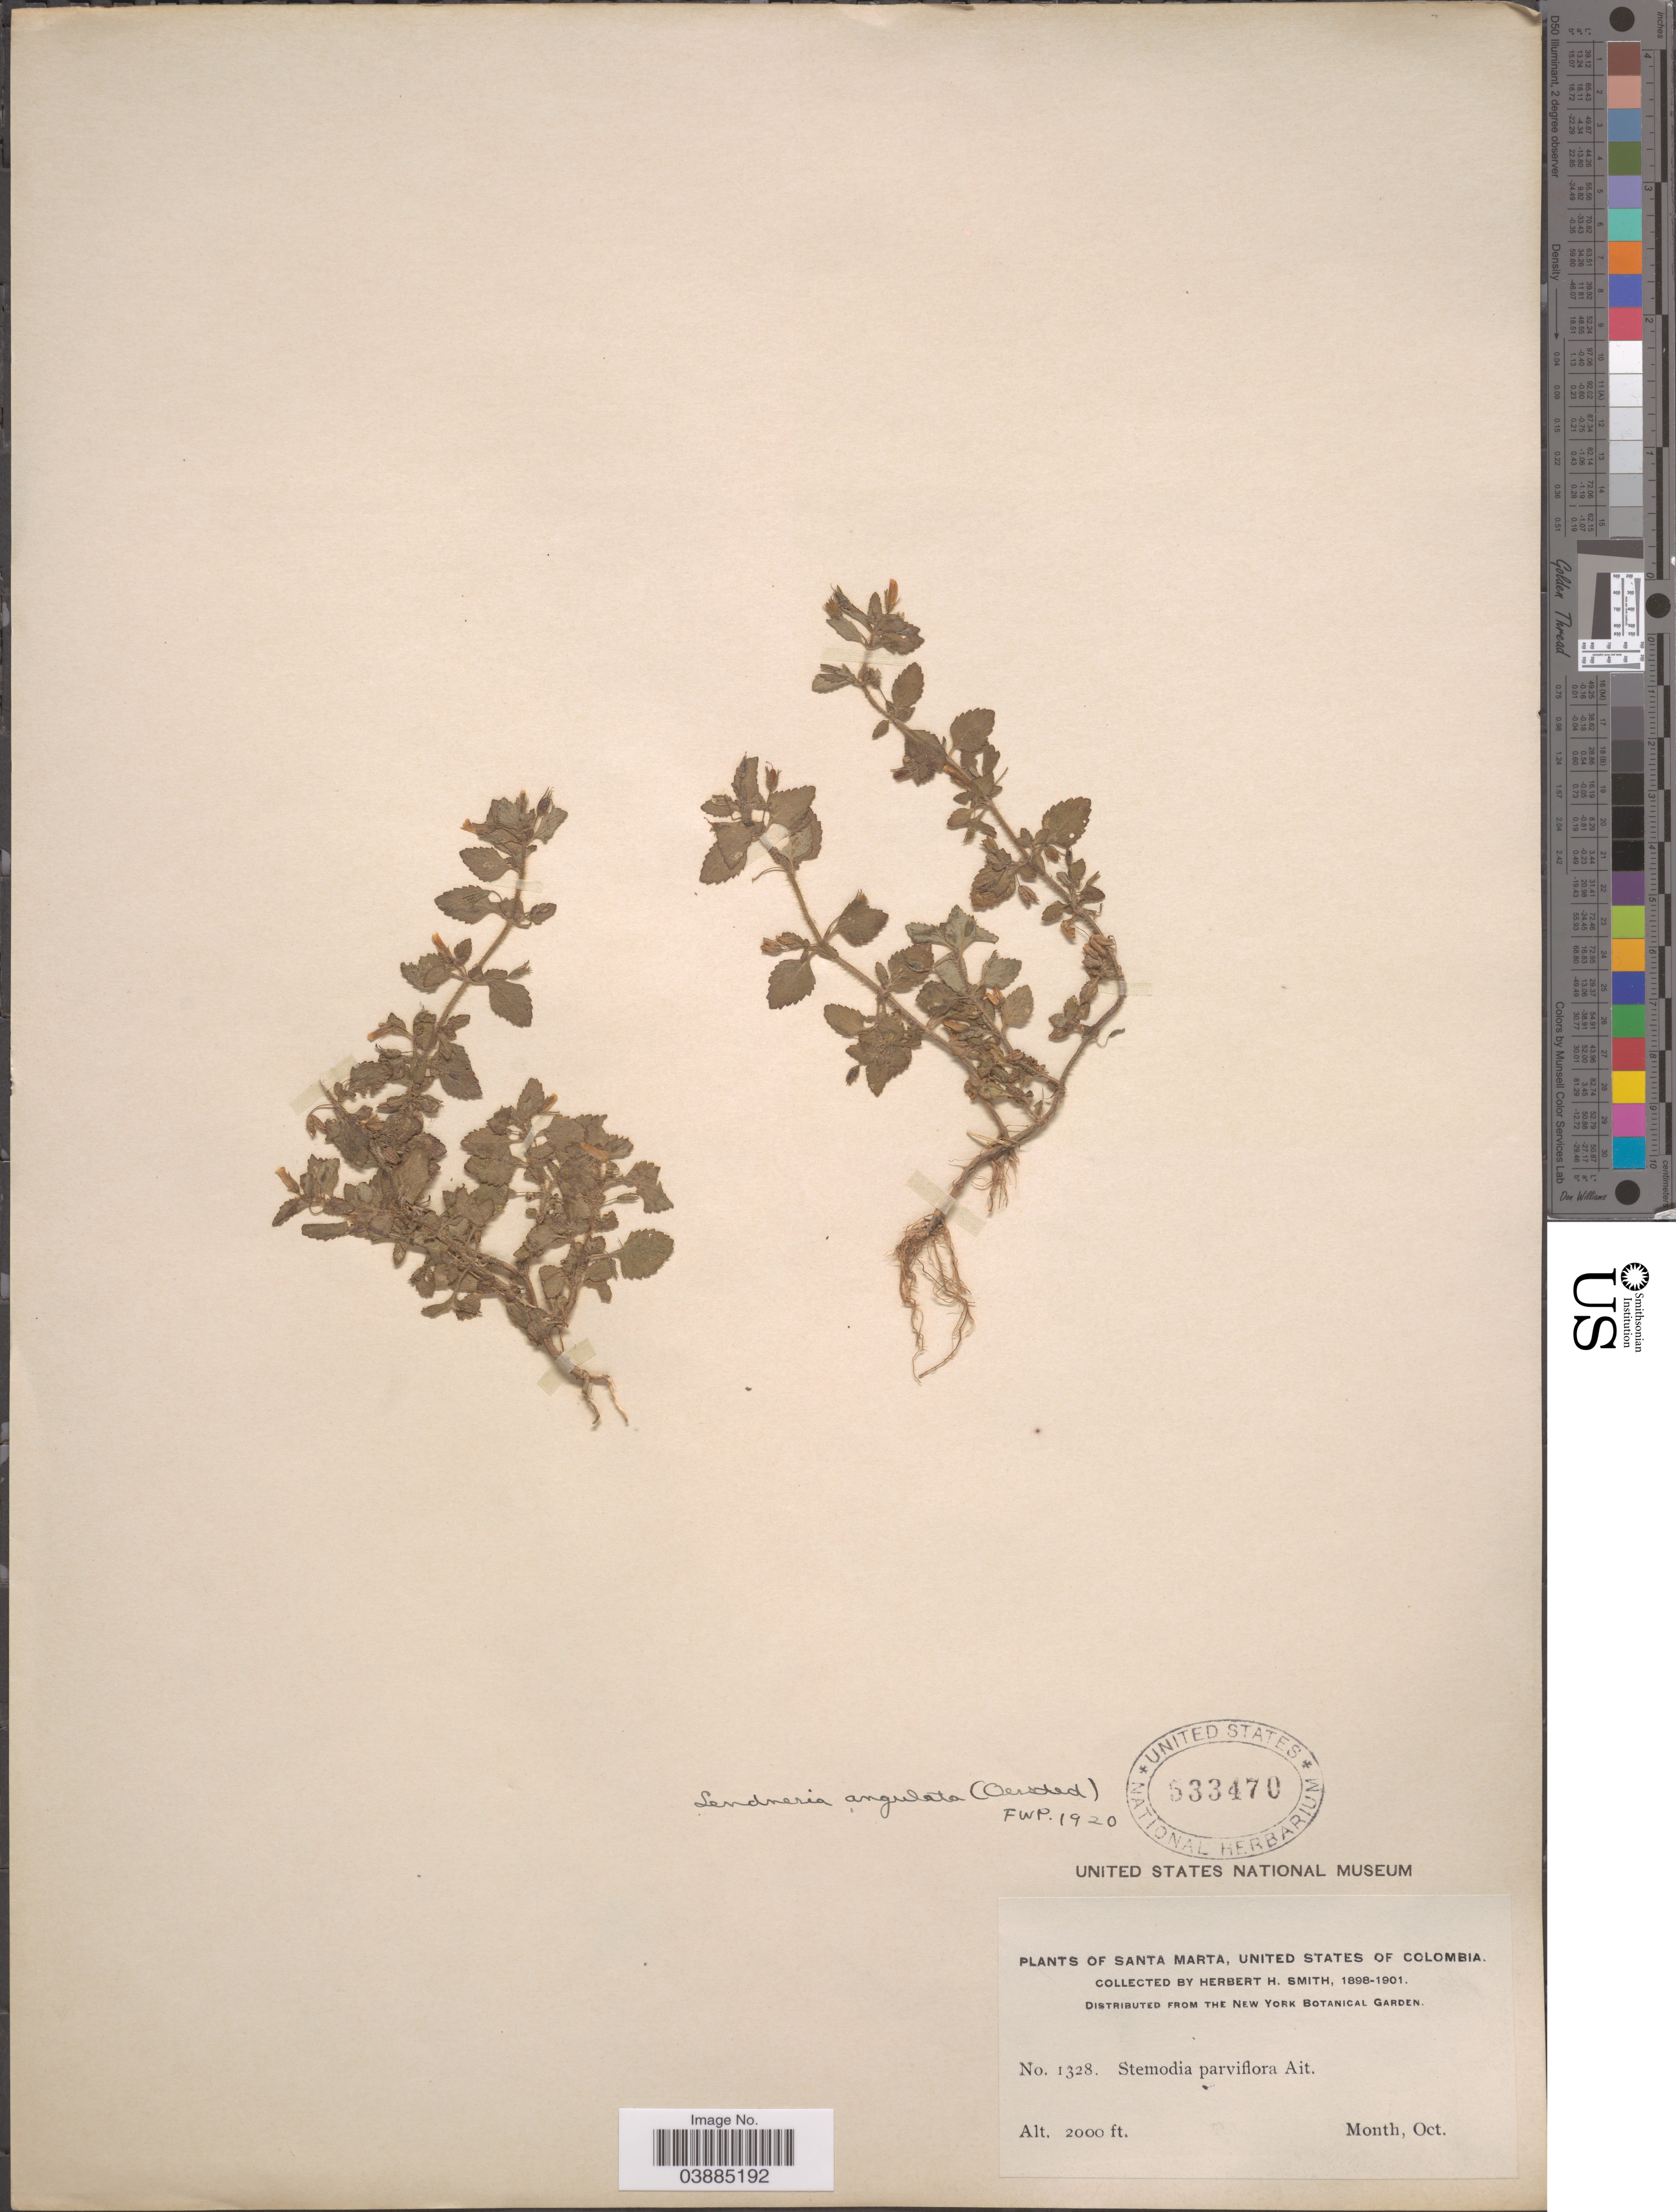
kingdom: Plantae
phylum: Tracheophyta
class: Magnoliopsida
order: Lamiales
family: Plantaginaceae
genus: Lendneria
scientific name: Lendneria angulata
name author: (Oerst.) Pennell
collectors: Herbert H. Smith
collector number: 1328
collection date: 1898-10/1901-10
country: Colombia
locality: Santa Marta, United States of Colombia.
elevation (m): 610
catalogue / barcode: US 533470